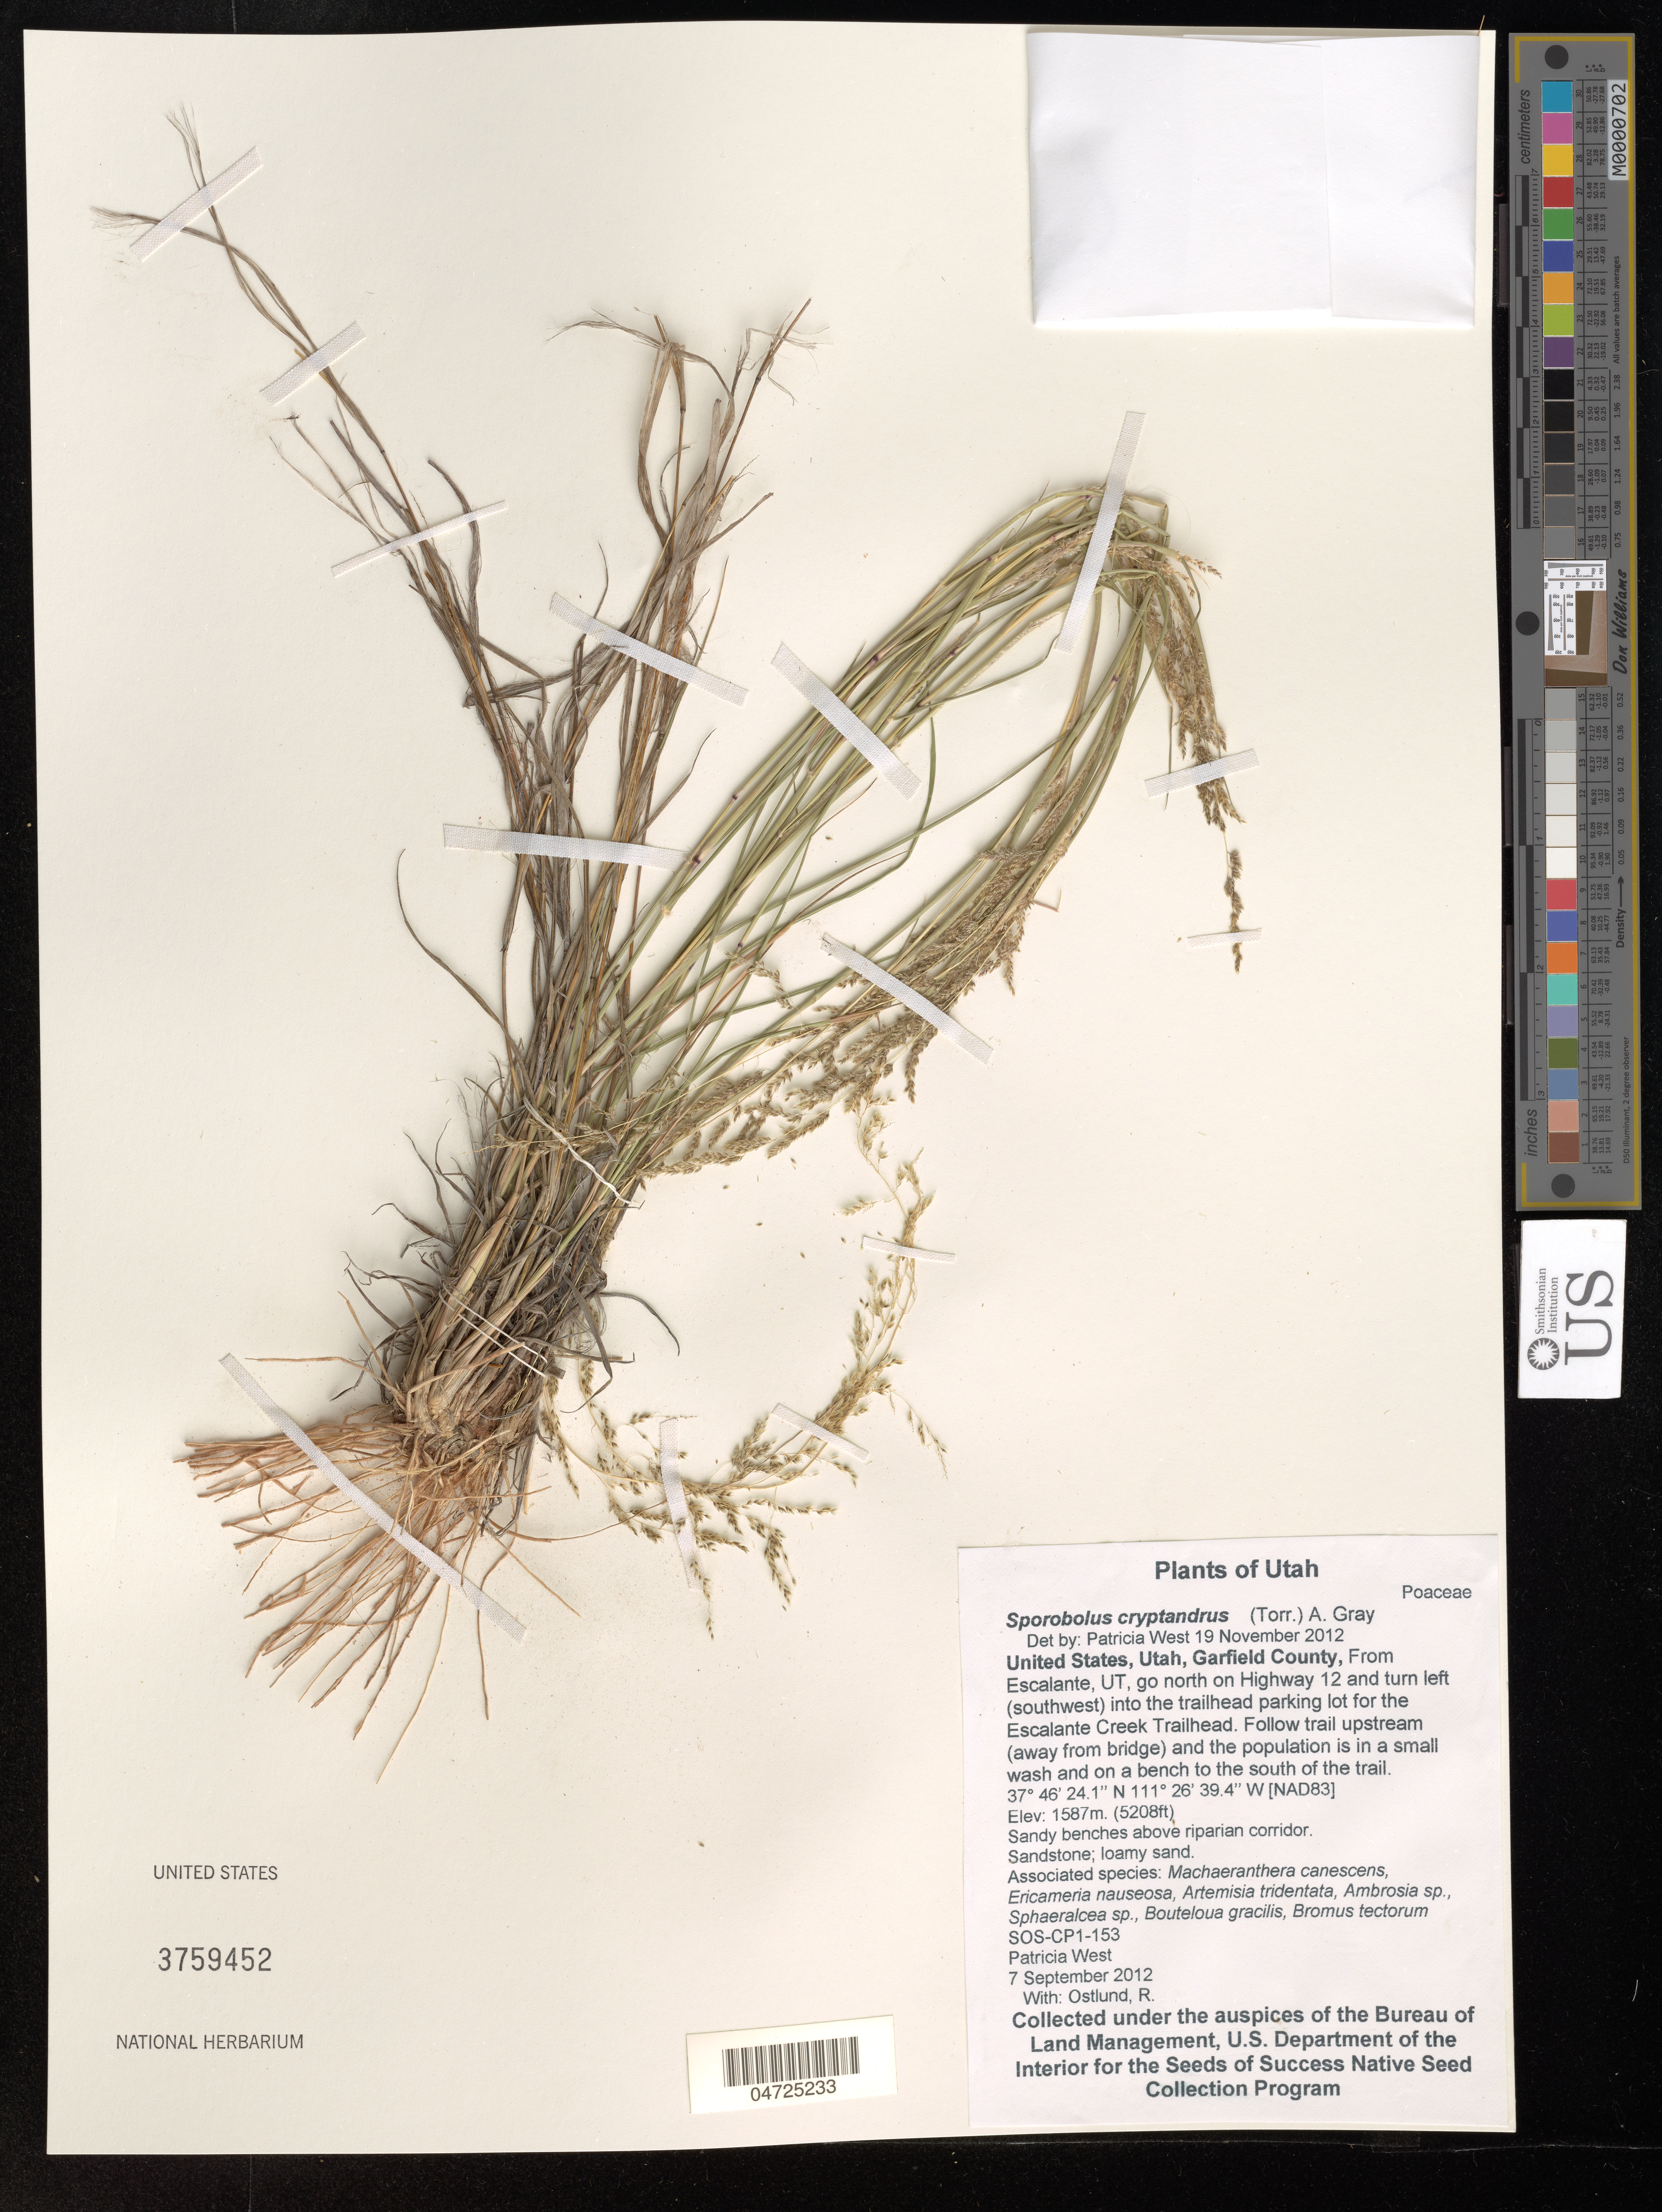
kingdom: Plantae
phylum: Tracheophyta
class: Liliopsida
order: Poales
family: Poaceae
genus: Sporobolus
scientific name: Sporobolus cryptandrus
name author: (Torr.) A. Gray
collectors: P. West & R. Ostlund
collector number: SOS-CP1-153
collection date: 2012-09-07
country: United States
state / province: Utah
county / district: Garfield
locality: Garfield County, From Escalante, UT, go north on Highway 12 and turn left (southwest) into the trailhead parking lot for the Escalante Creek Trailhead. Follow trail upstream (away from bridge) and the population is in a small wash and on a bench to the south of the trail. [NAD83].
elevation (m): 1587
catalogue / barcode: US 3759452